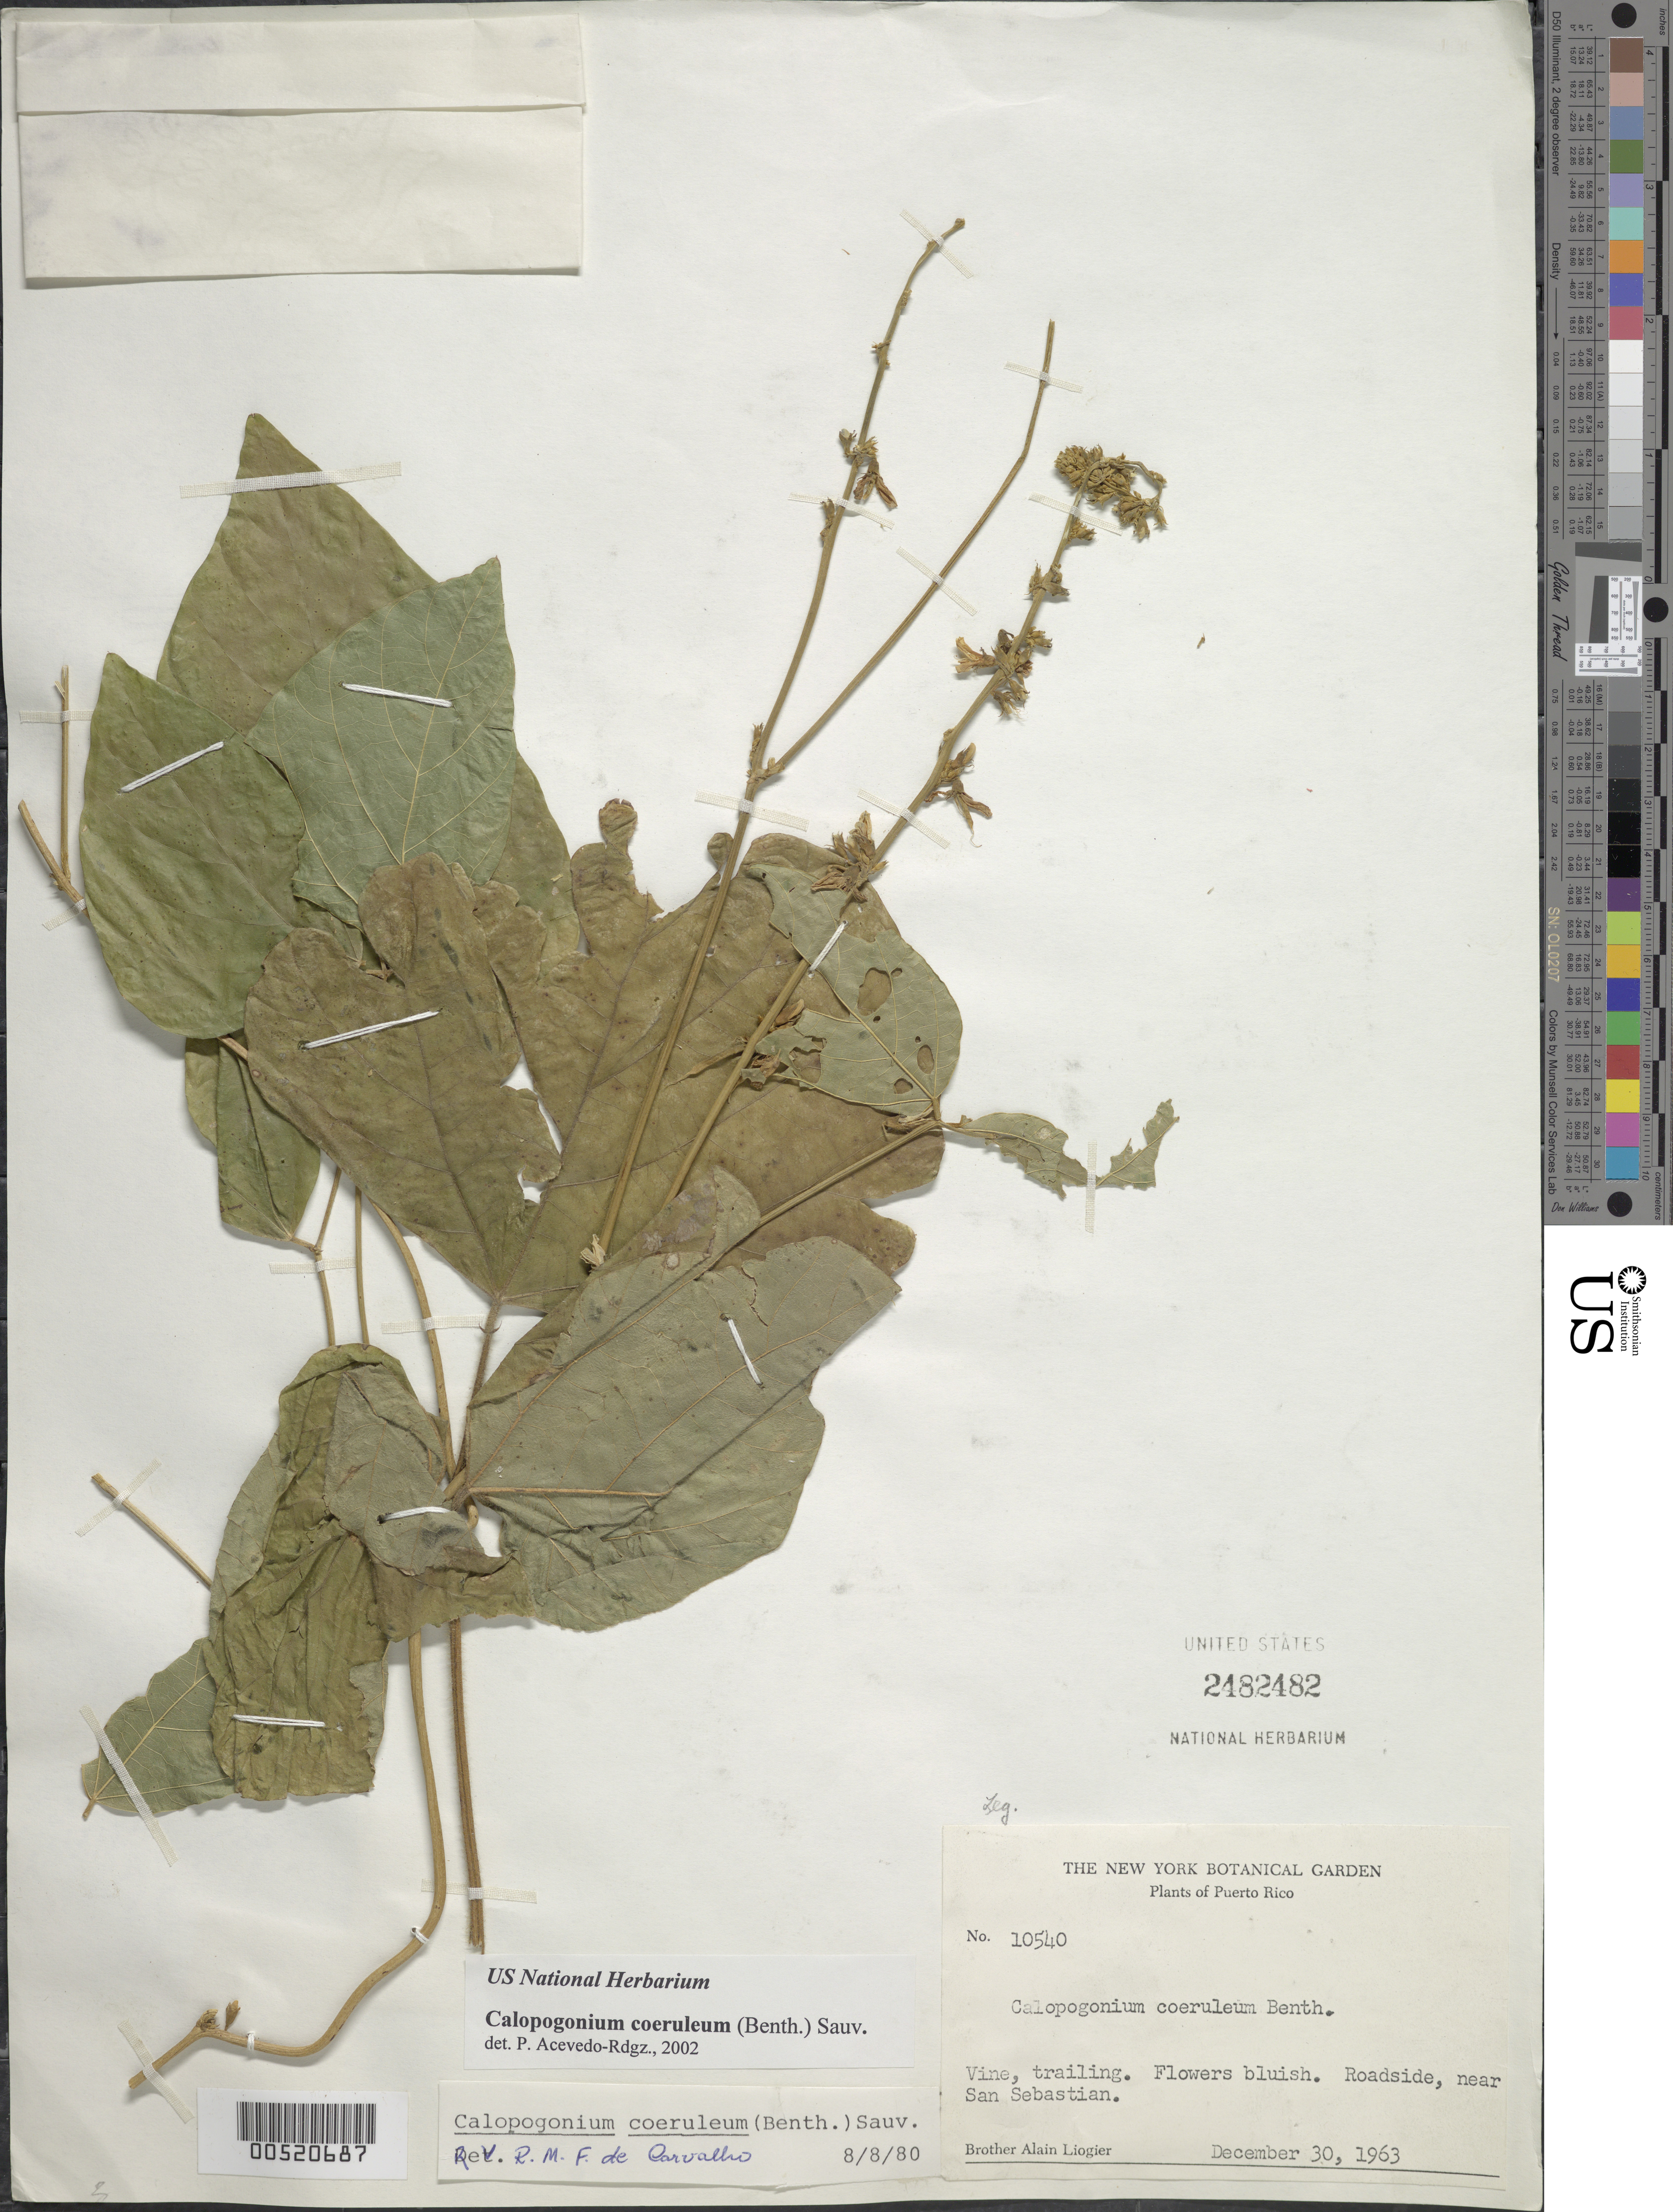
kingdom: Plantae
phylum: Tracheophyta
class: Magnoliopsida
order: Fabales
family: Fabaceae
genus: Calopogonium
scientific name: Calopogonium caeruleum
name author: (Benth.) C. Wright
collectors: A. H. Liogier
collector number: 10540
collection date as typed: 30 Dec 1963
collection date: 1963-12-30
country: Puerto Rico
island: Greater Antilles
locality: near San Sebastian. Roadside.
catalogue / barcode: US 2482482